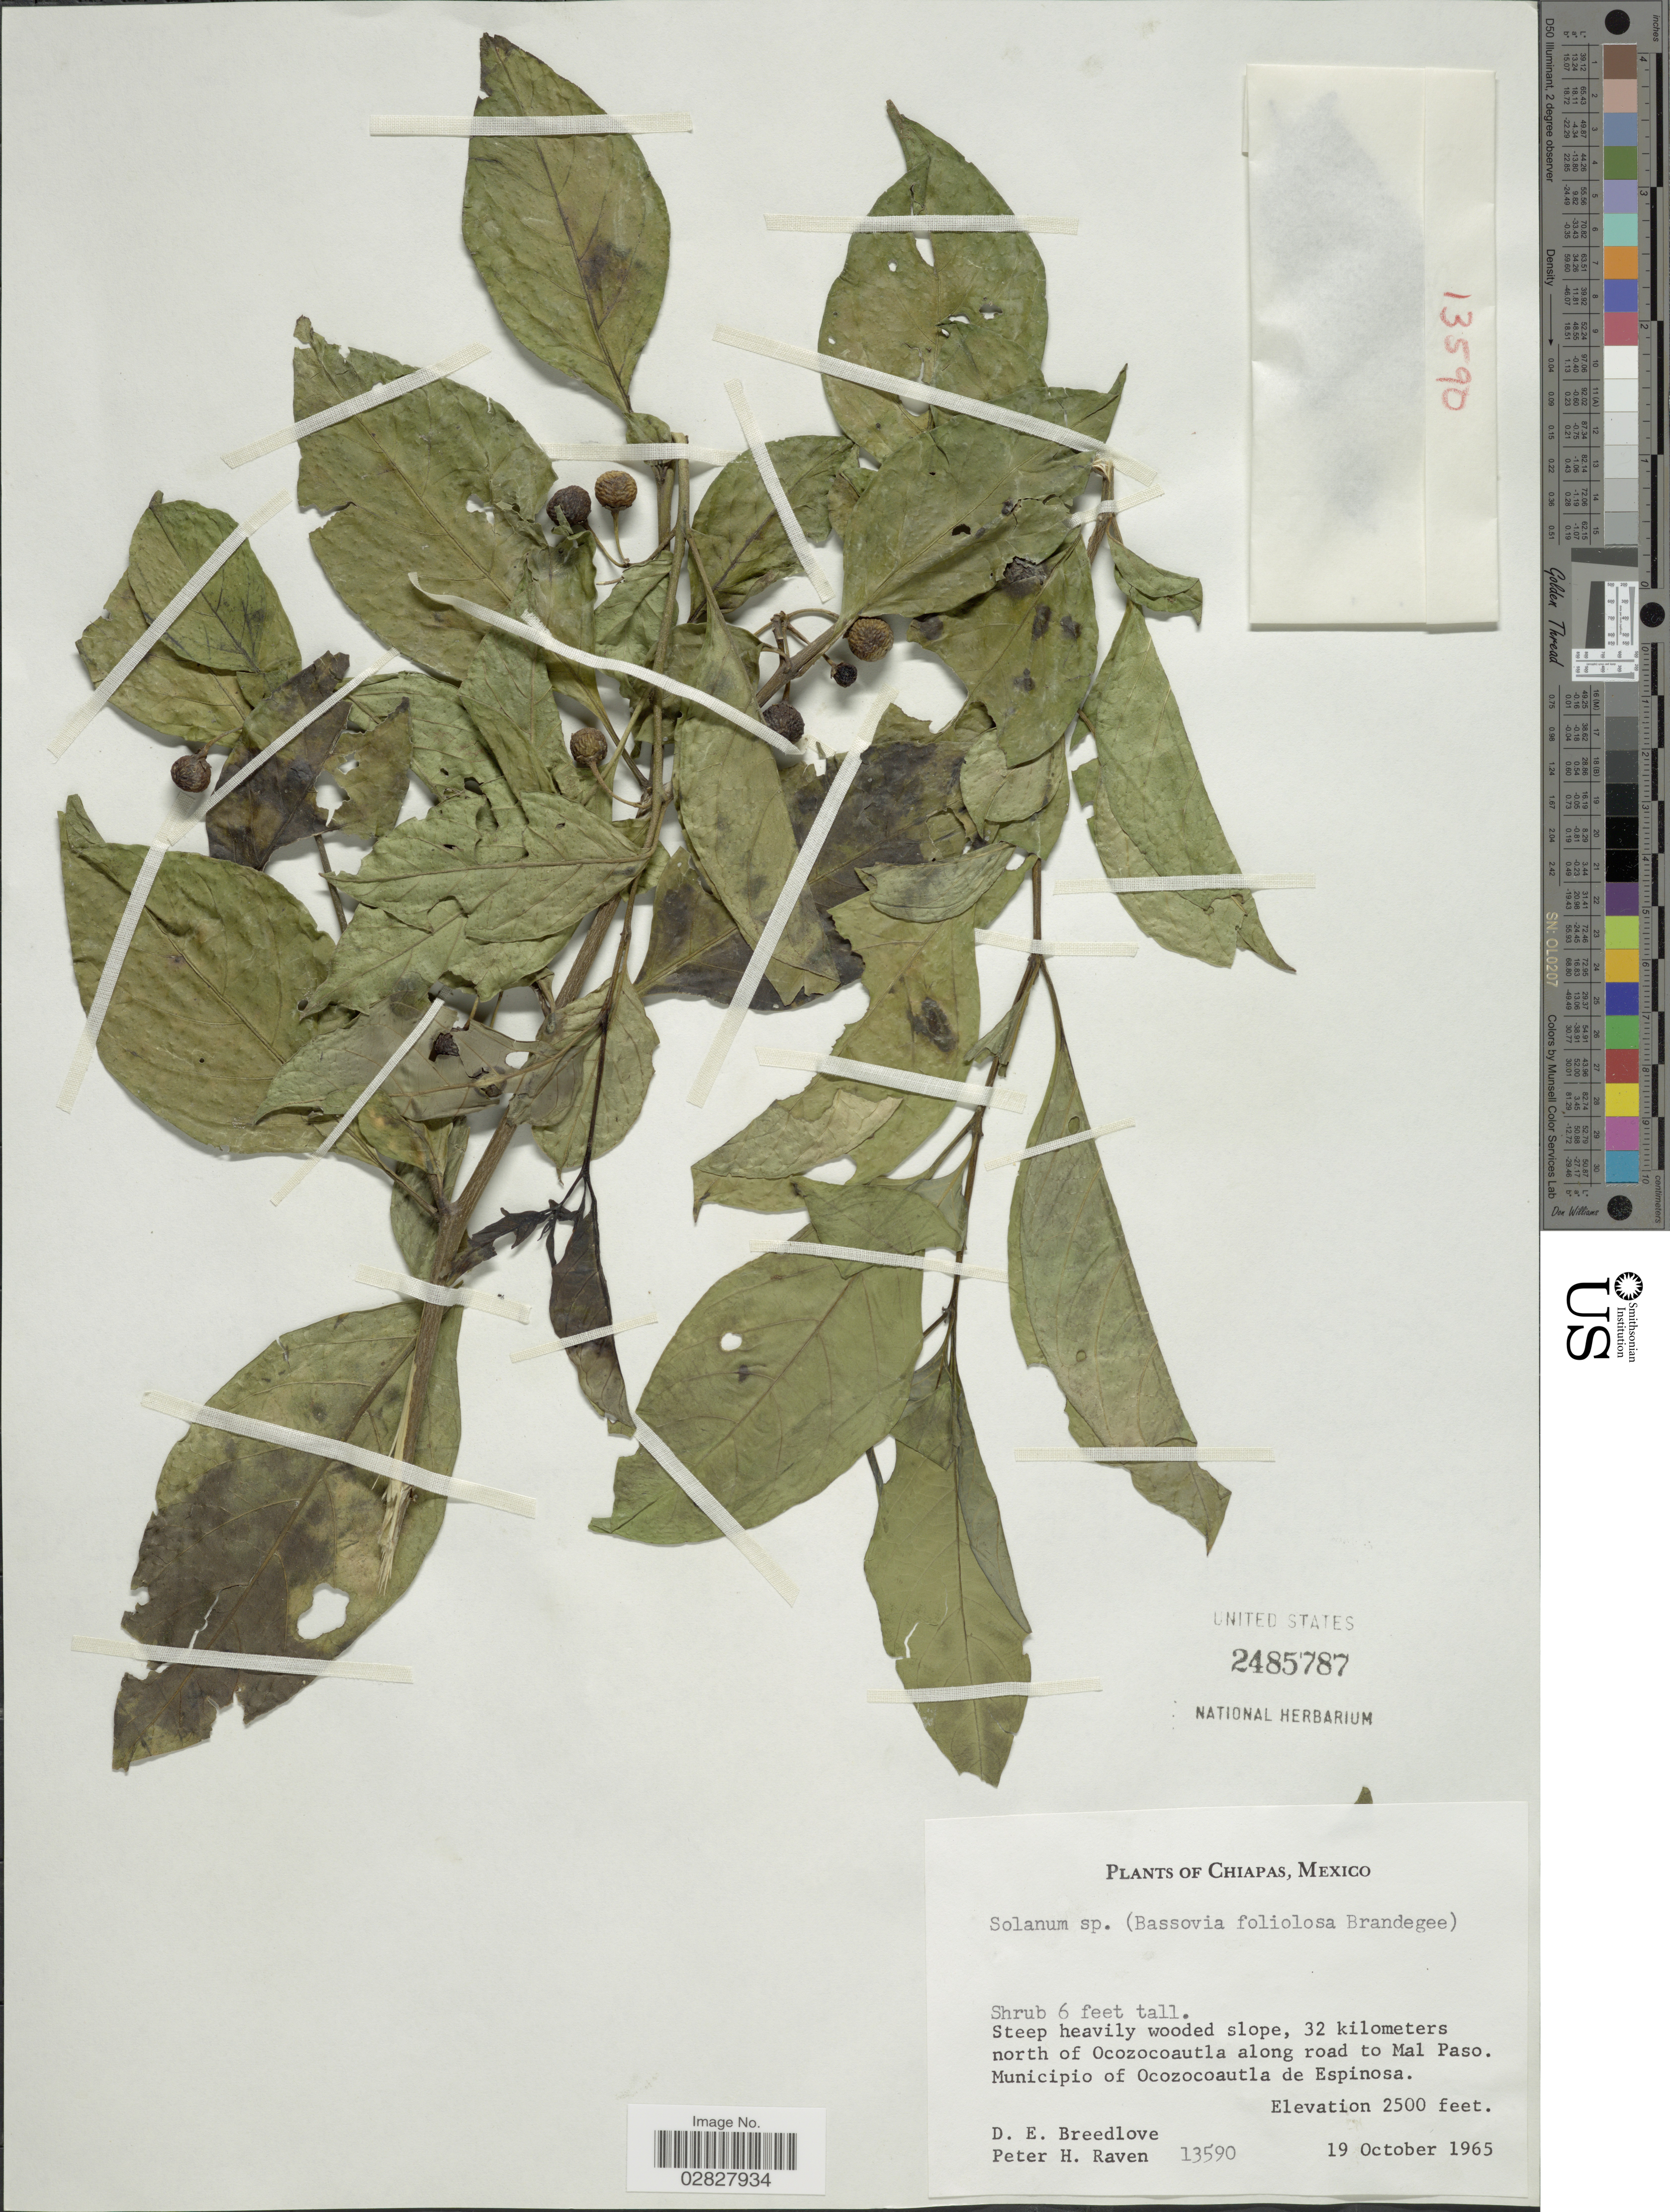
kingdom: Plantae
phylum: Tracheophyta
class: Magnoliopsida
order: Solanales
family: Solanaceae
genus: Bassovia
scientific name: Bassovia foliosa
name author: Brandegee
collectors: D. E. Breedlove & P. Raven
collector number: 13590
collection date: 1965-10-19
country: Mexico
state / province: Chiapas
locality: Steep heavily wooded slope, 32 kilometers north of Ocozocoautla along road to Mal Paso, Municipio of Ocozocoautla de Espinosa.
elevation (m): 762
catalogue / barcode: US 2485787